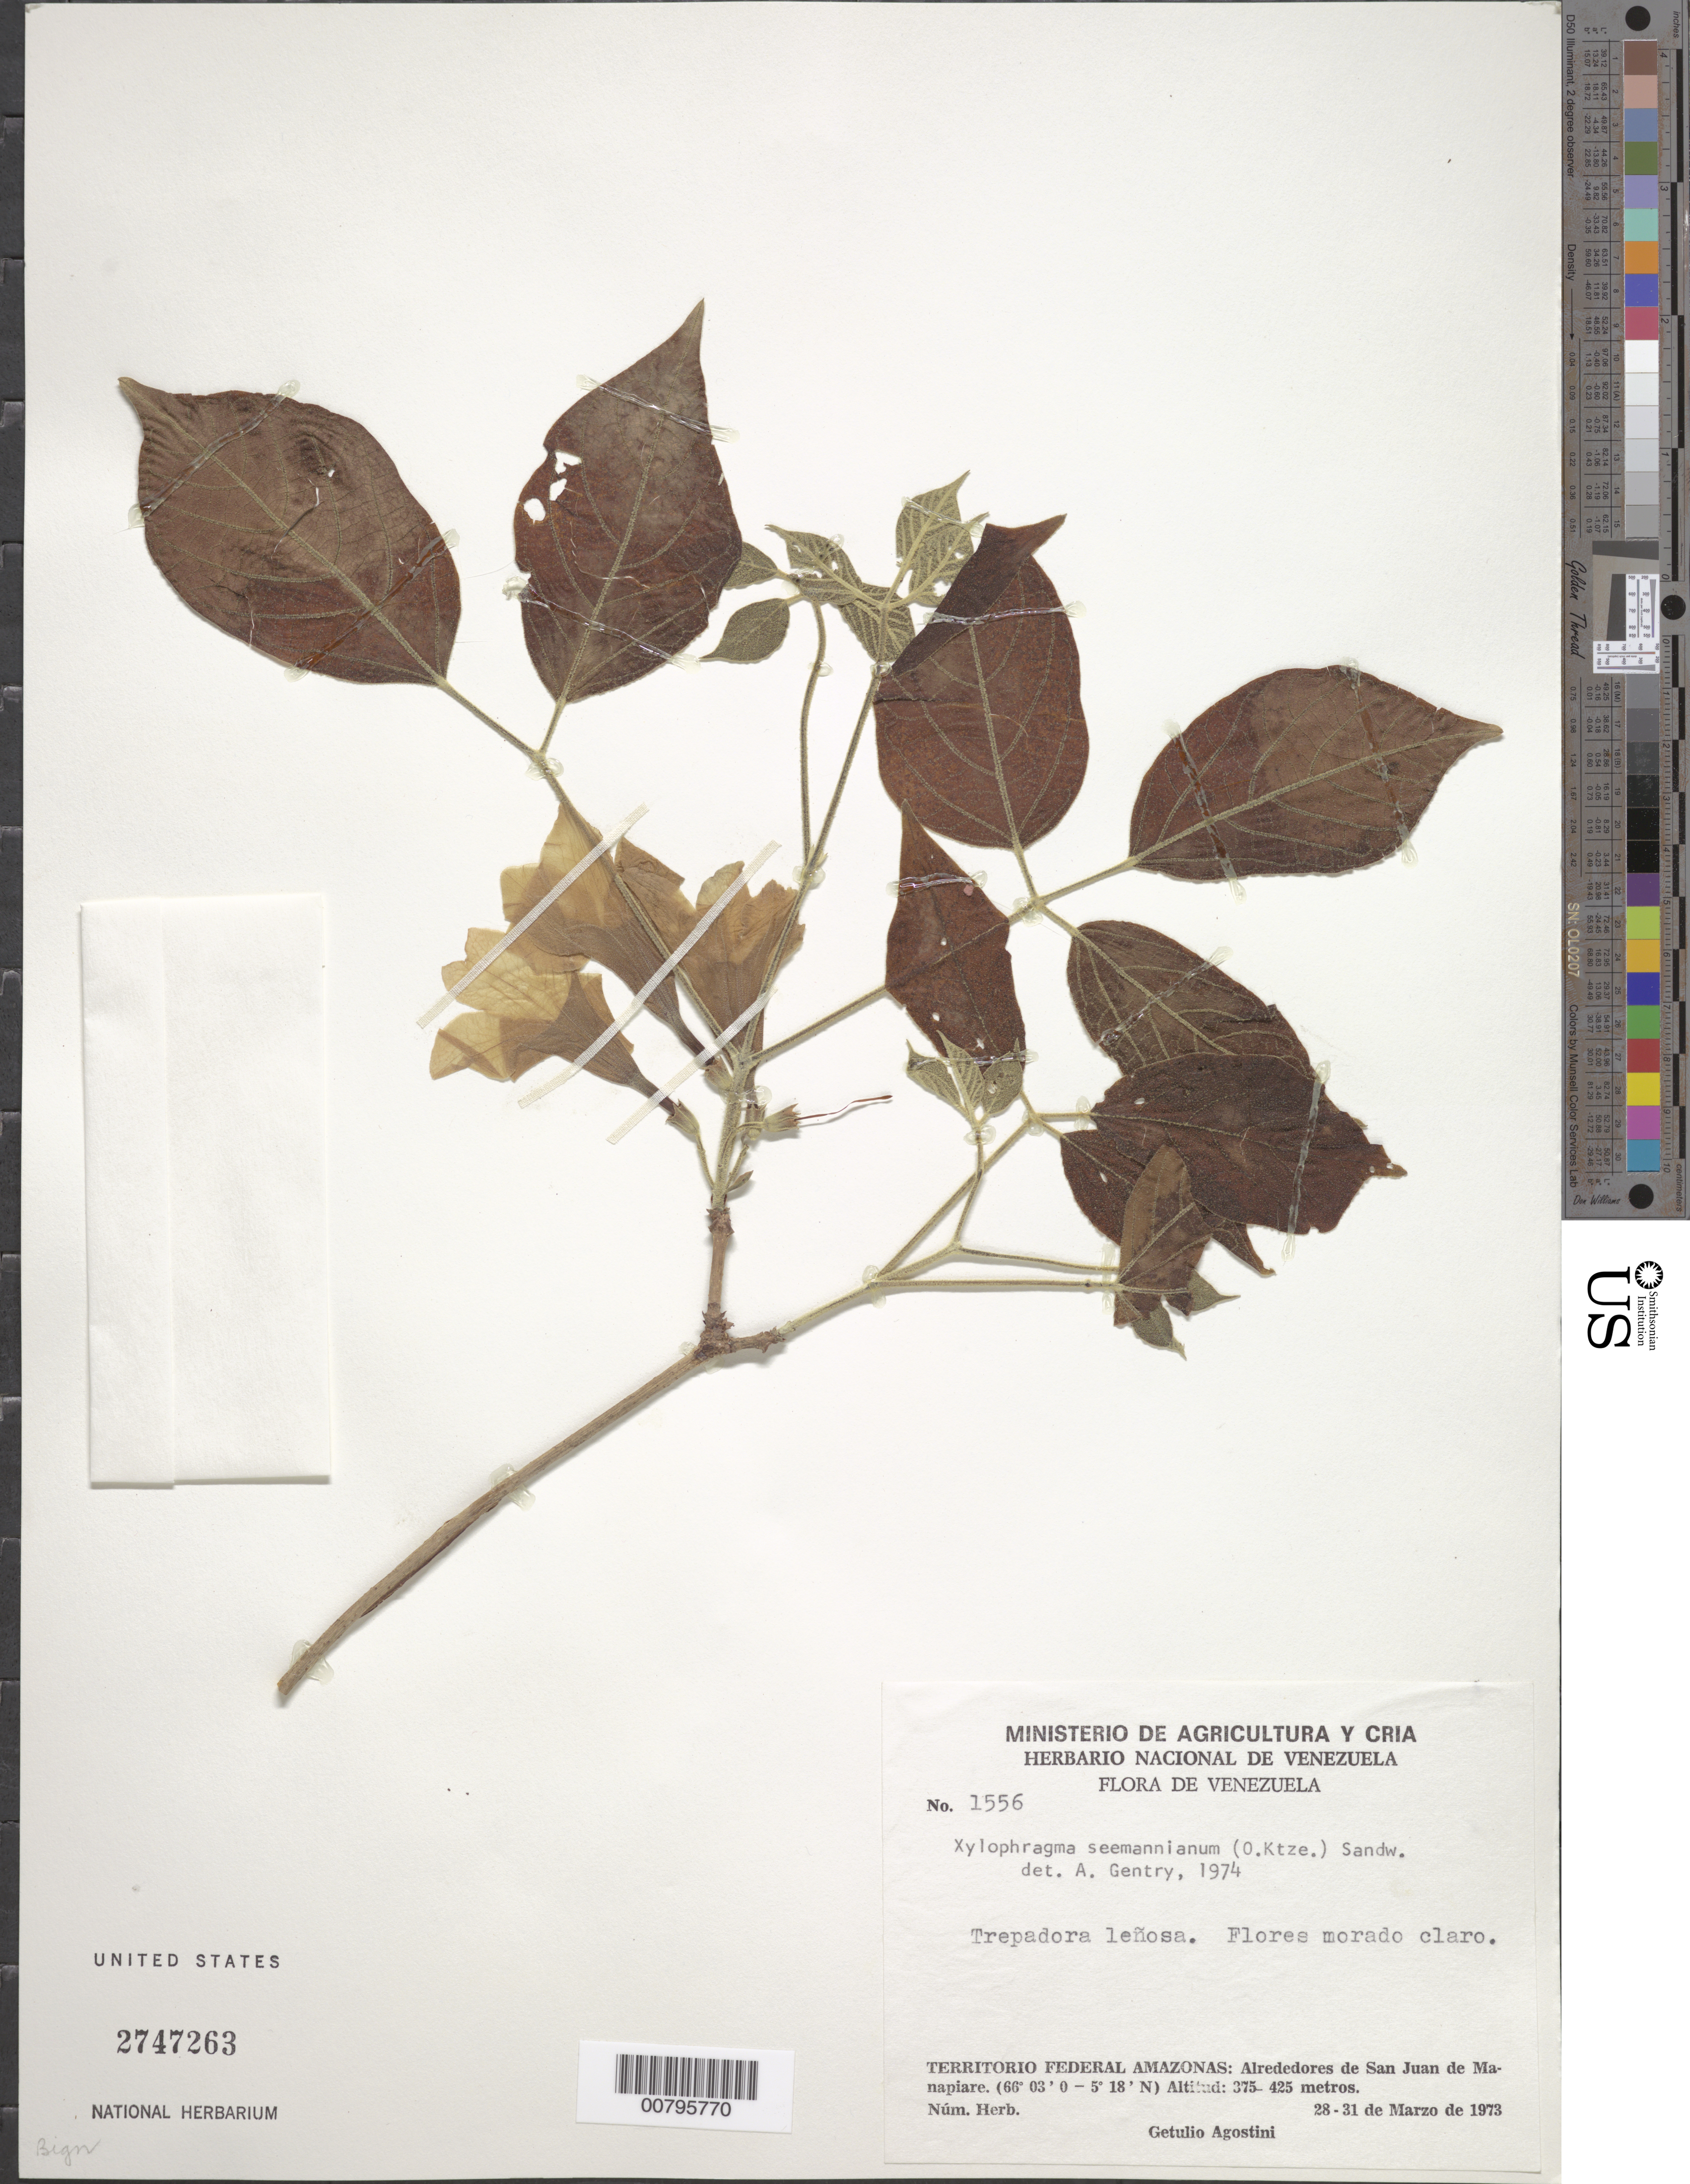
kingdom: Plantae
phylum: Tracheophyta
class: Magnoliopsida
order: Lamiales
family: Bignoniaceae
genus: Xylophragma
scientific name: Xylophragma seemannianum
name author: (Kuntze) Sandwith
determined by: Gentry, A. H.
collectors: G. Agostini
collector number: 1556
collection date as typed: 28-Mar-73 to 31-Mar-73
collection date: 1973-03-28/1973-03-31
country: Venezuela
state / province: Amazonas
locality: San Juan de Manapiare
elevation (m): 375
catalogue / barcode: US 2747263